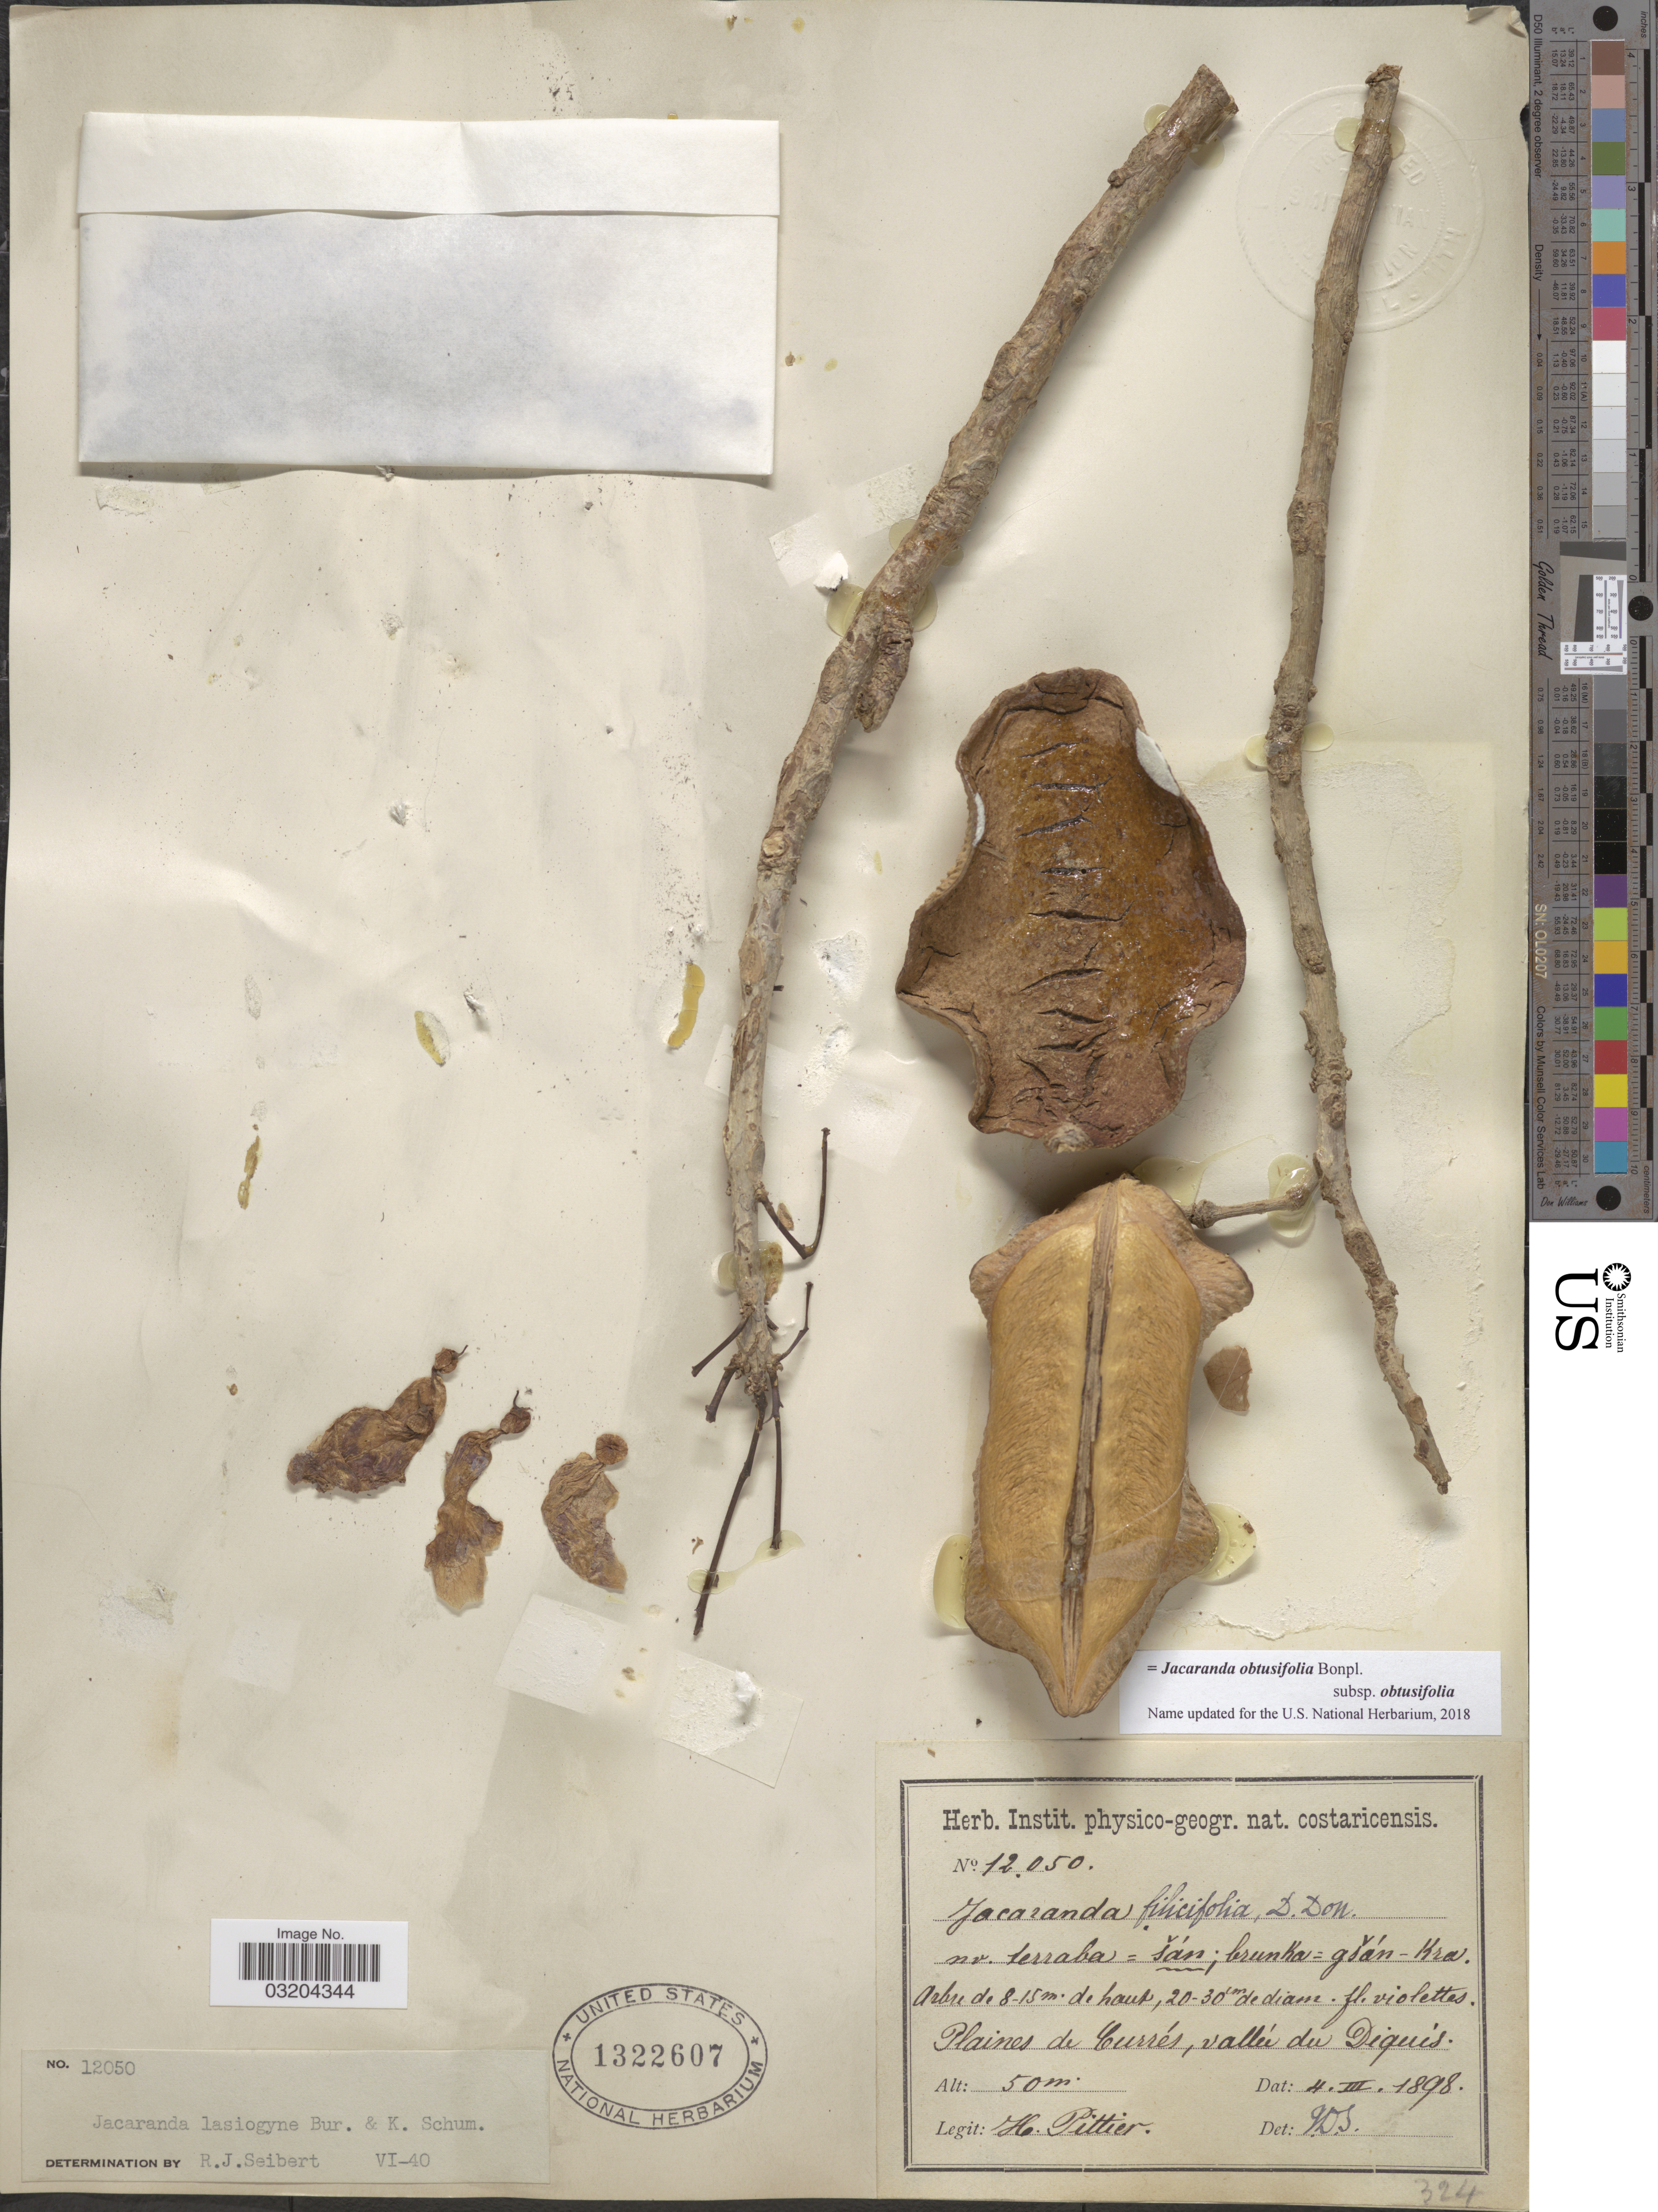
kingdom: Plantae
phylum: Tracheophyta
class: Magnoliopsida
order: Lamiales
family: Bignoniaceae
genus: Jacaranda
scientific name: Jacaranda obtusifolia subsp. obtusifolia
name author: Bonpl.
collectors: H. F. Pittier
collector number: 12050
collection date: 1898-03-04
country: Costa Rica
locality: Plaines de Turrés, vallée du Diquis.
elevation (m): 50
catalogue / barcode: US 1322607